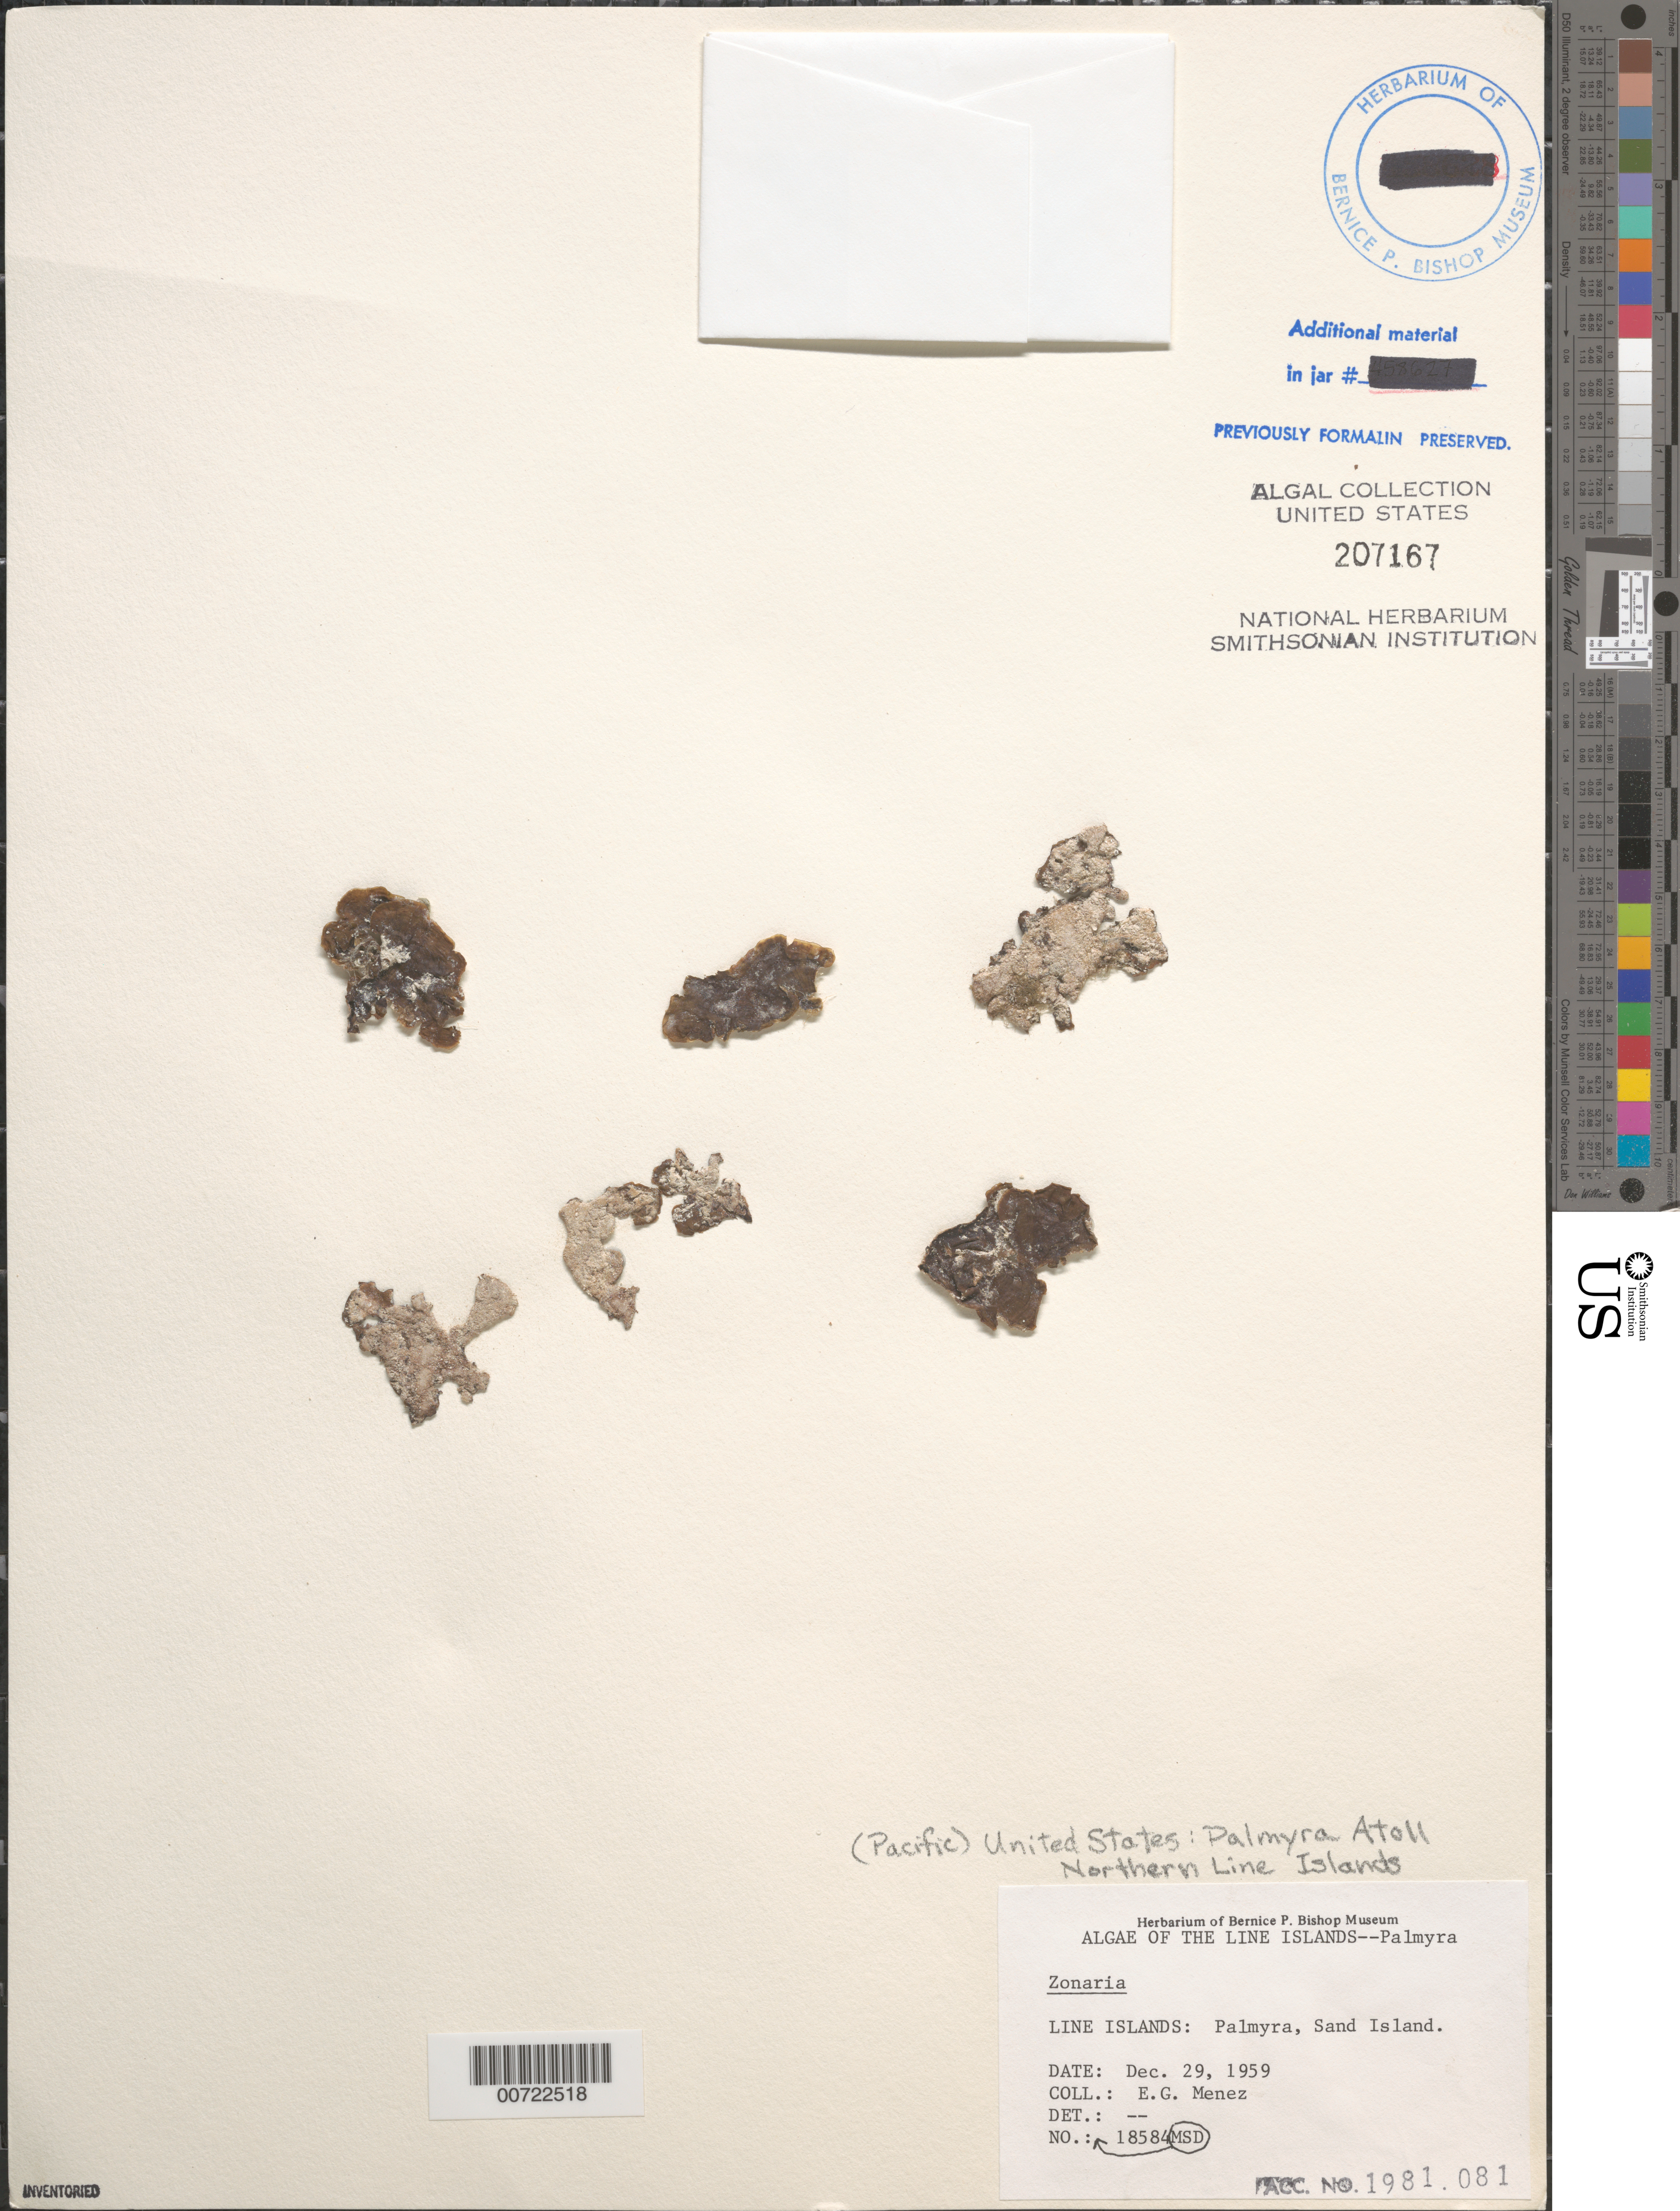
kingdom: Chromista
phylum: Ochrophyta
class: Phaeophyceae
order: Dictyotales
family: Dictyotaceae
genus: Zonaria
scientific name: Zonaria sp.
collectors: Meñez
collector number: MSD 18584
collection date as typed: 29 Dec 1959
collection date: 1959-12-29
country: United States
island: Sand Island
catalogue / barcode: US 207167